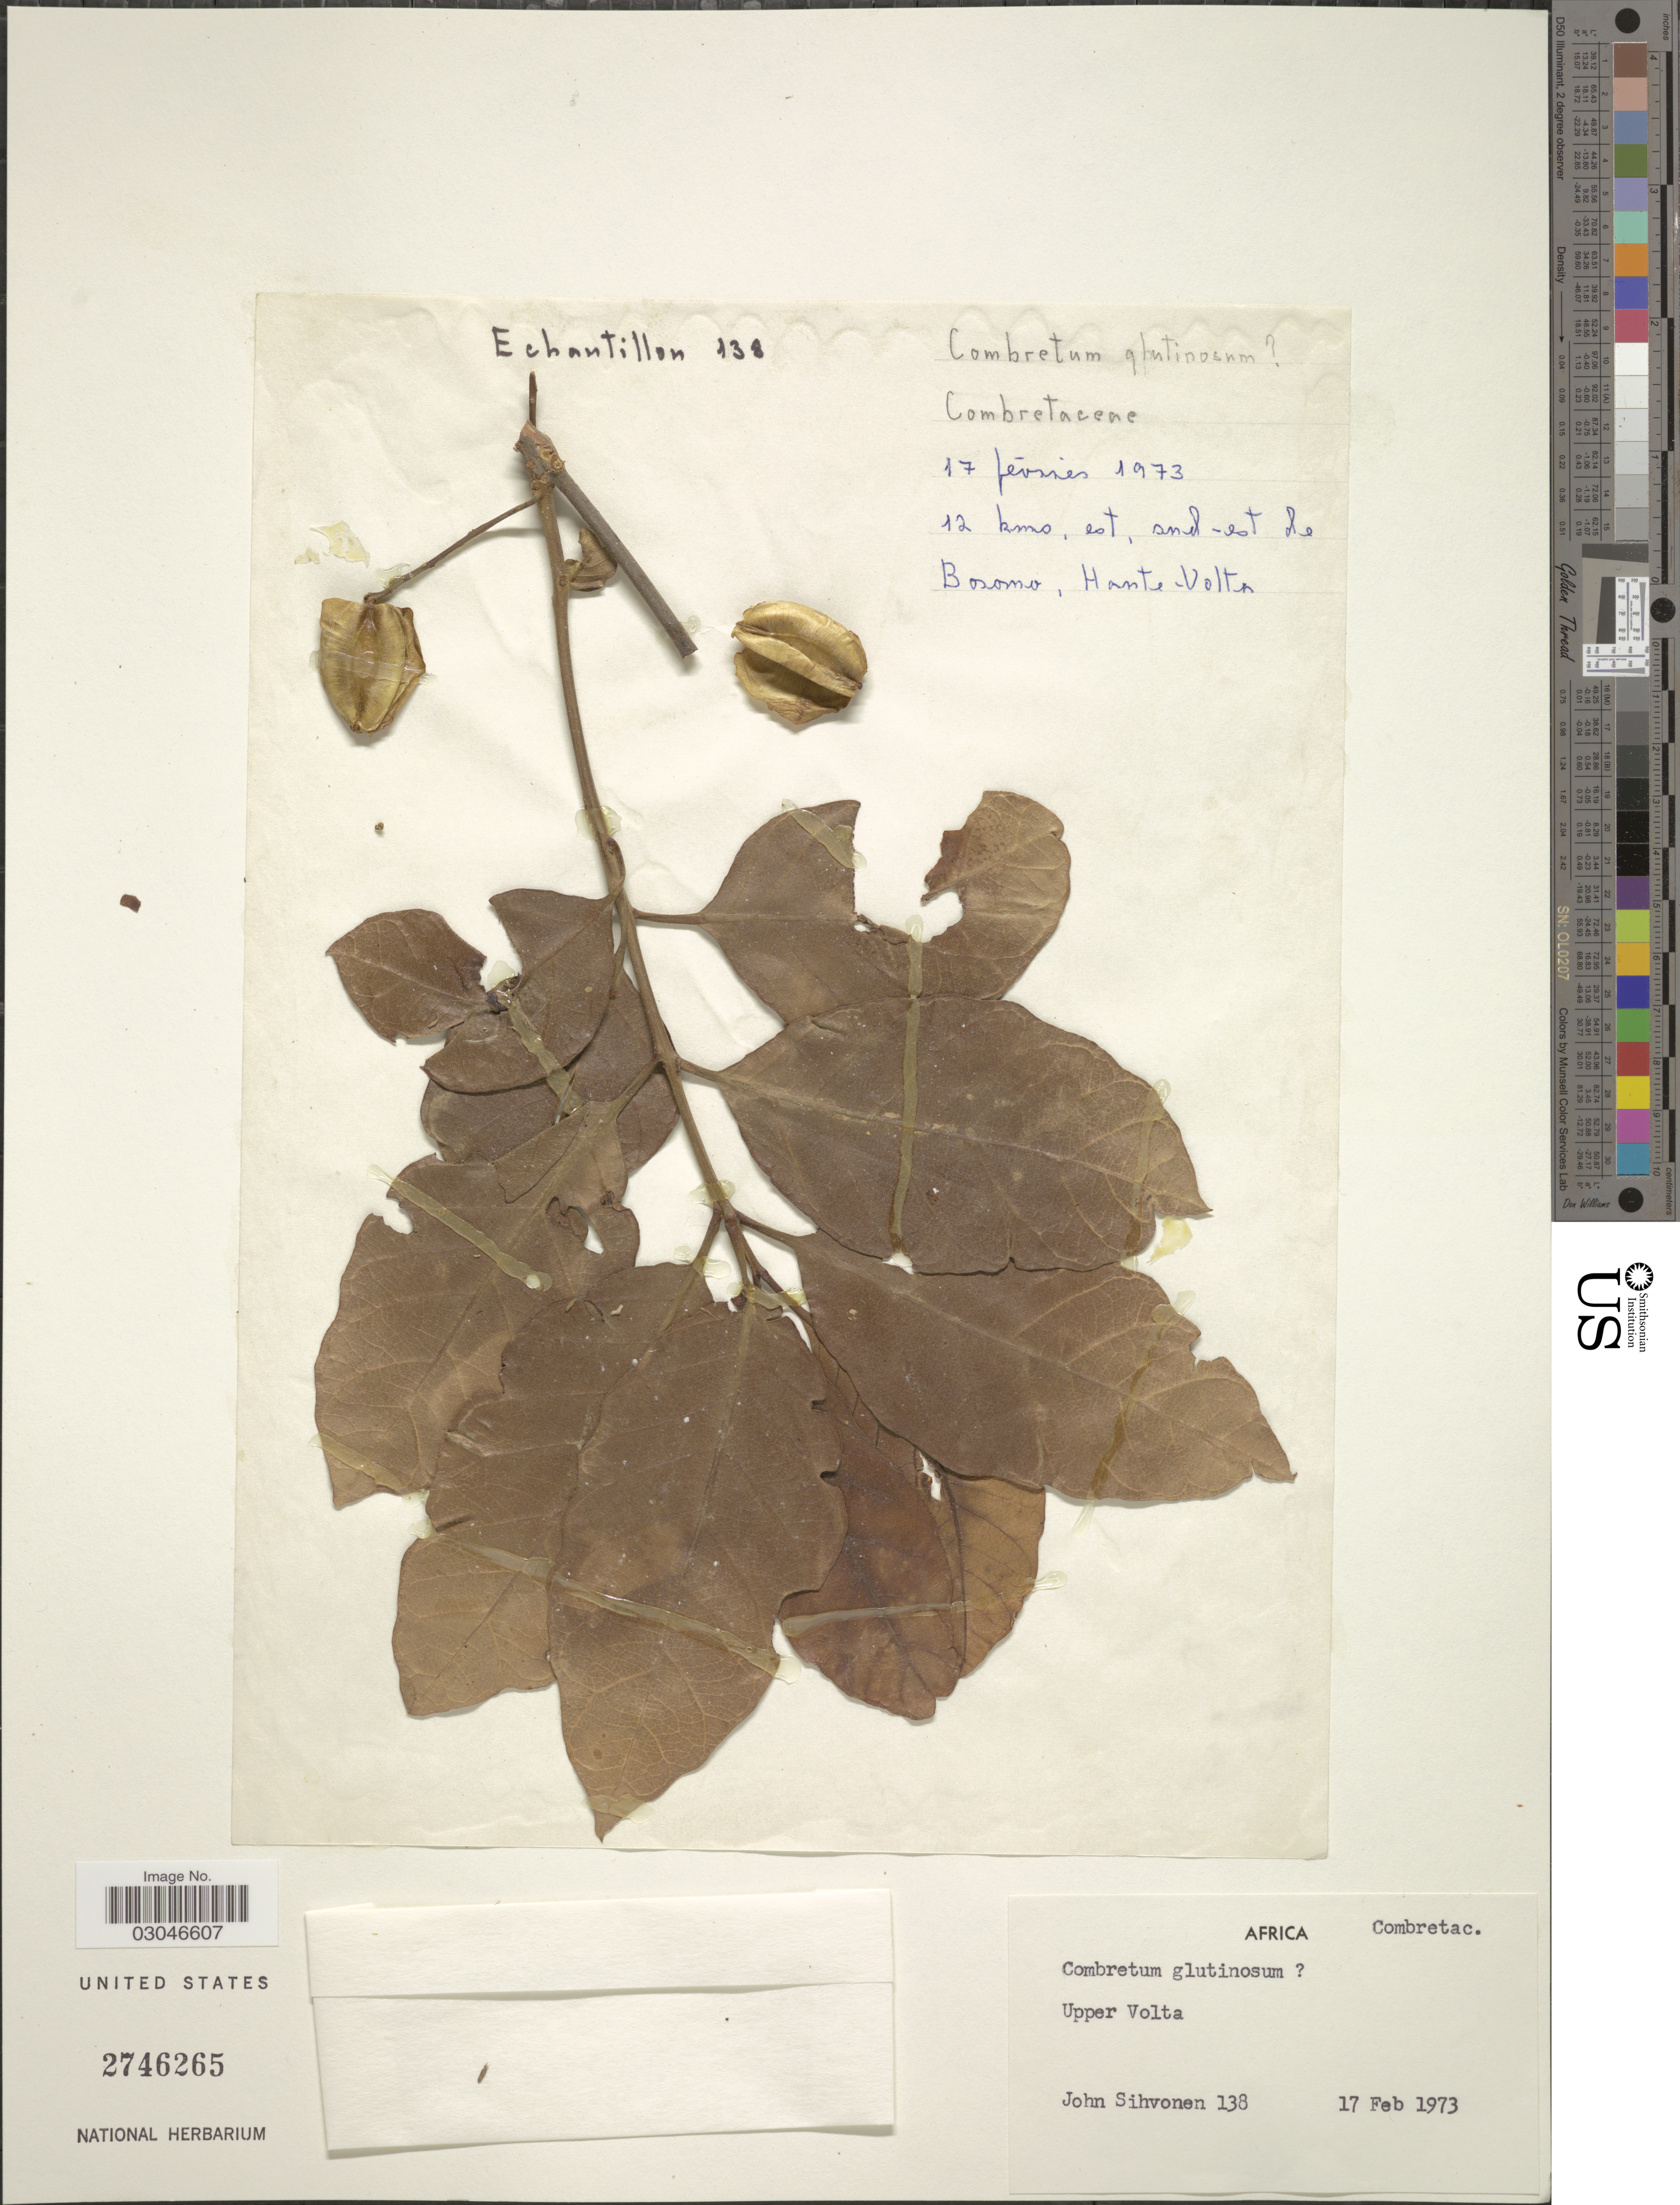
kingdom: Plantae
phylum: Tracheophyta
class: Magnoliopsida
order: Myrtales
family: Combretaceae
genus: Combretum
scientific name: Combretum glutinosum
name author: Perr. ex DC.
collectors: J. Sihvonen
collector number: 138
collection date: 1973-02-17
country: Burkina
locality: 12 kms, est, sud-est le Boromo, Haute-Volta. Upper Volta. Africa.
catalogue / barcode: US 2746265